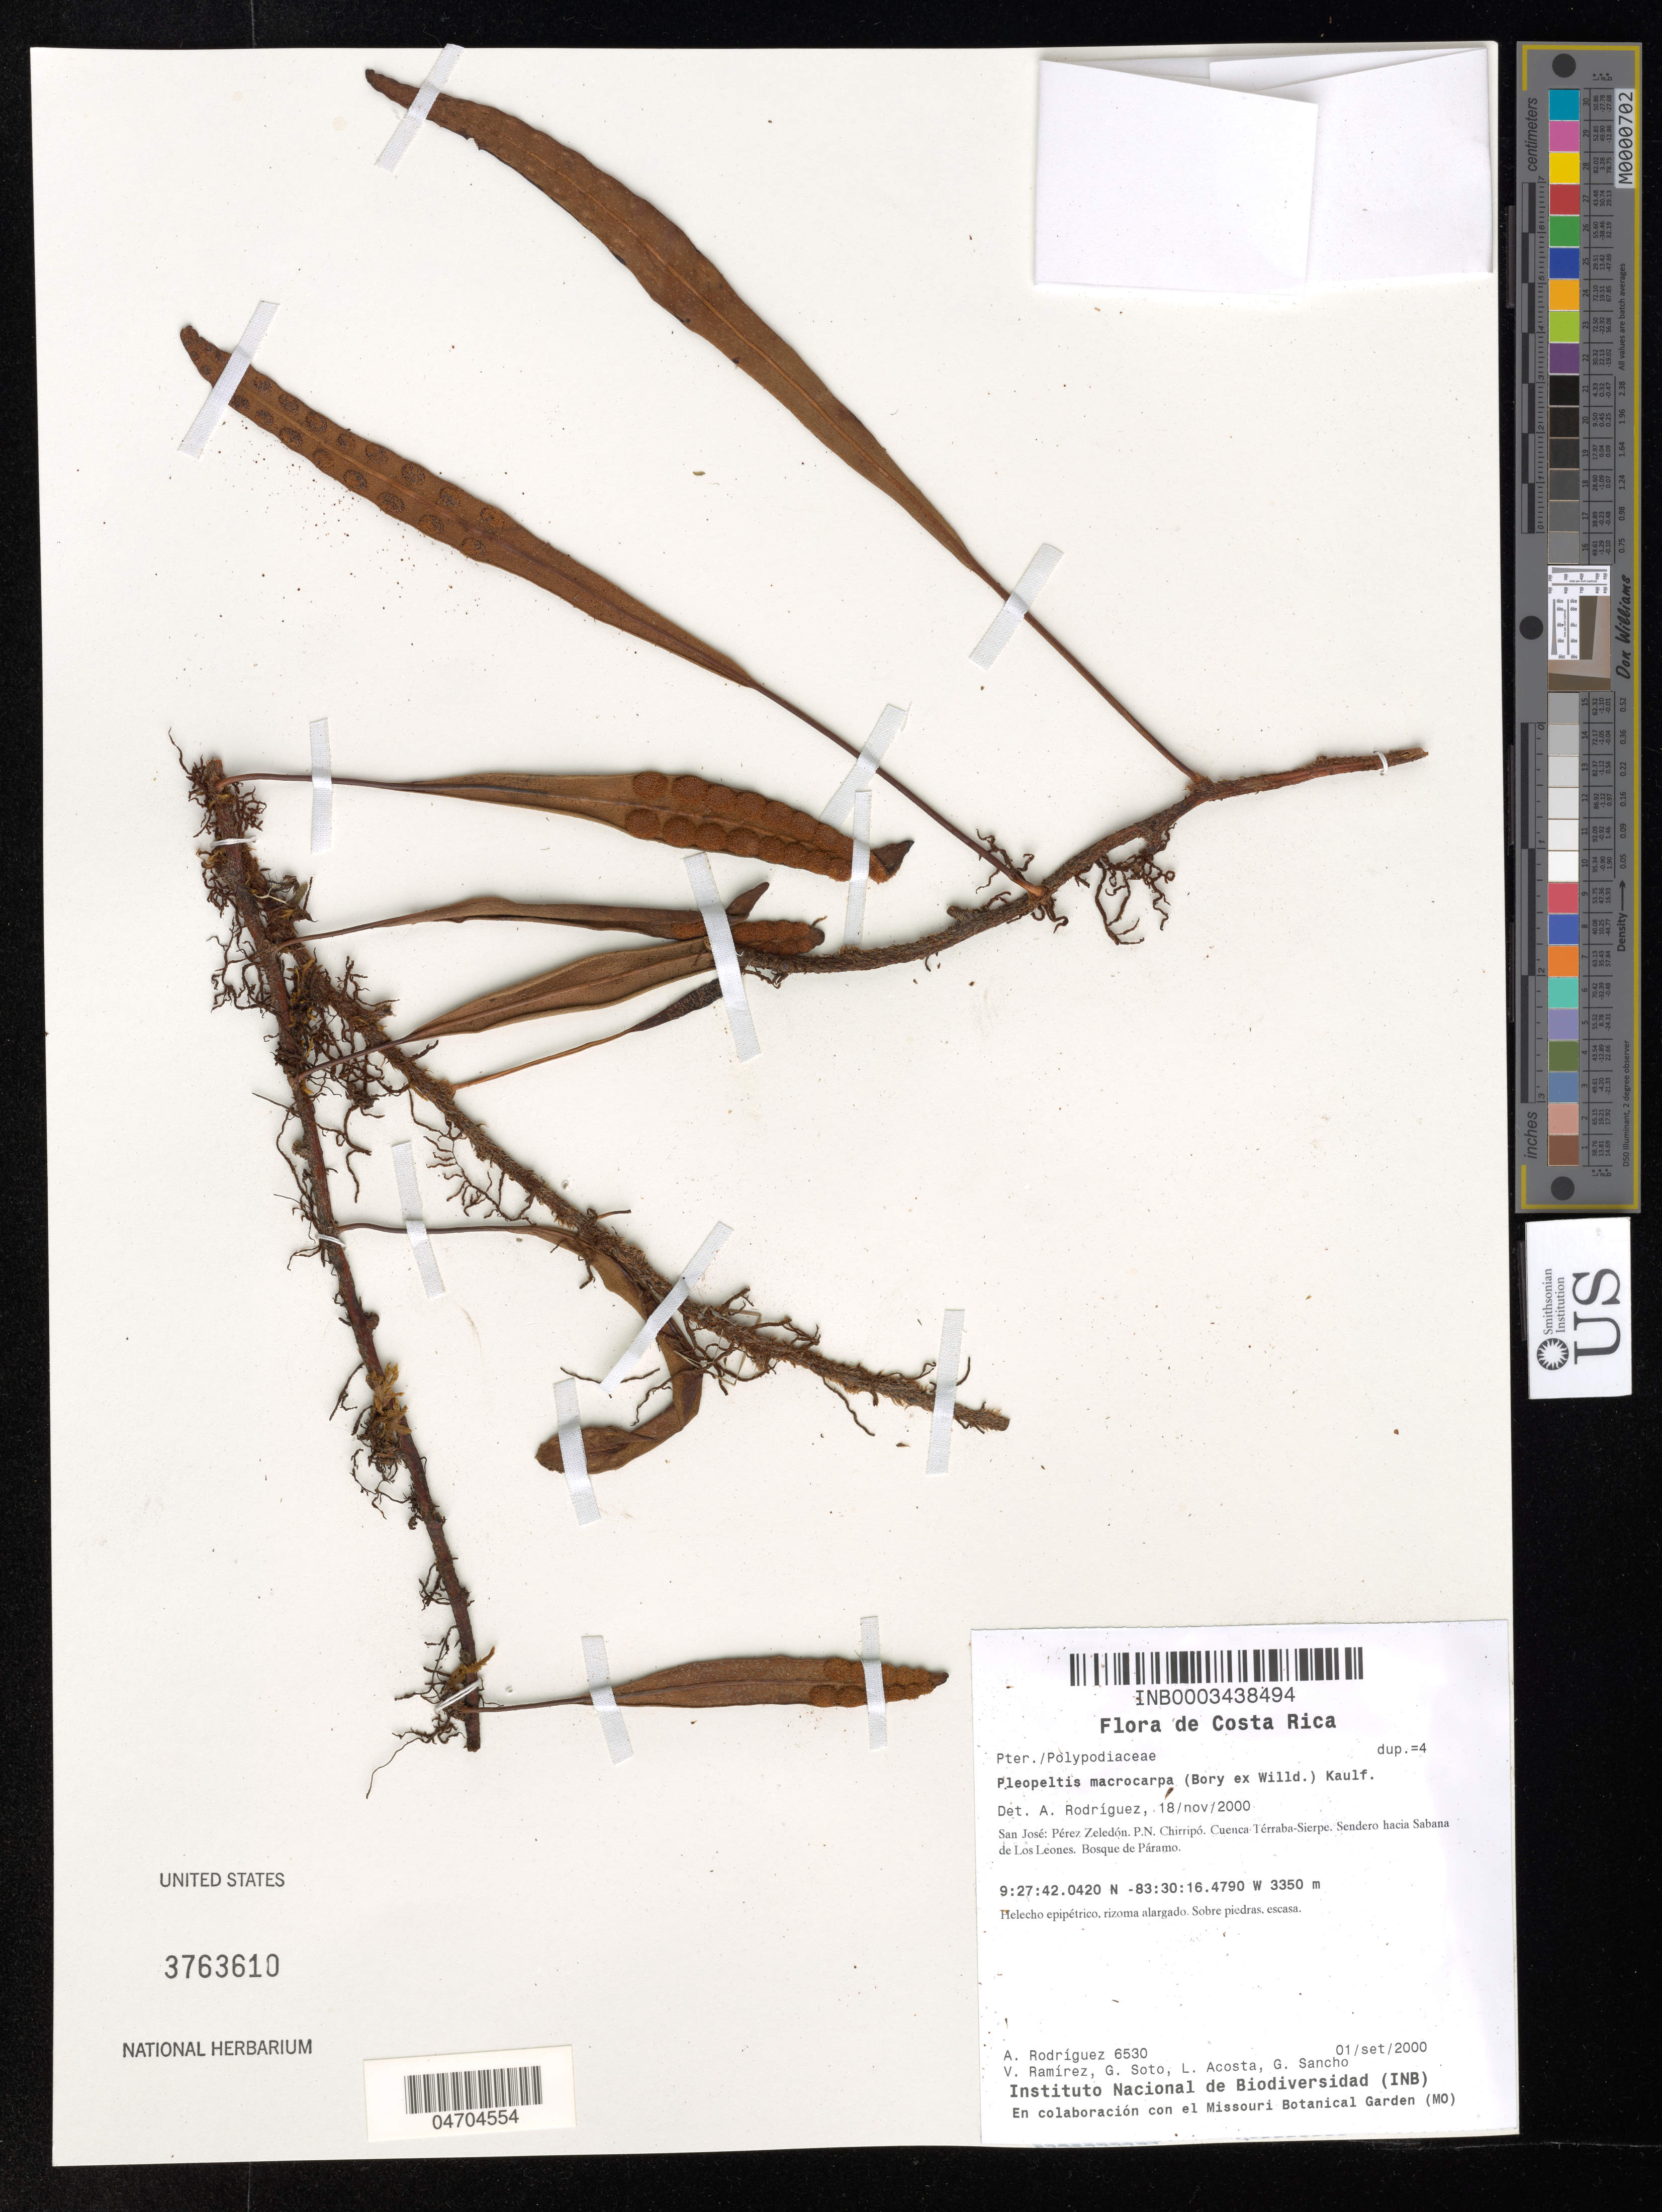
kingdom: Plantae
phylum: Tracheophyta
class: Polypodiopsida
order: Polypodiales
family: Polypodiaceae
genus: Pleopeltis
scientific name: Pleopeltis macrocarpa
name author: (Bory ex Willd.) Kaulf.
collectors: A. Rodríguez, V. Ramirez, G. Soto, L. Acosta & G. Sancho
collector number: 6530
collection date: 2000-09-01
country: Costa Rica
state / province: San José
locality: Pérez Zeledón. P. N. Chirripó. Cuenca Térraba-Sierpe. Sendero hacia Sabana de Los Leones. Bosque de Páramo.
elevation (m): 3350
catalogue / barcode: US 3763610